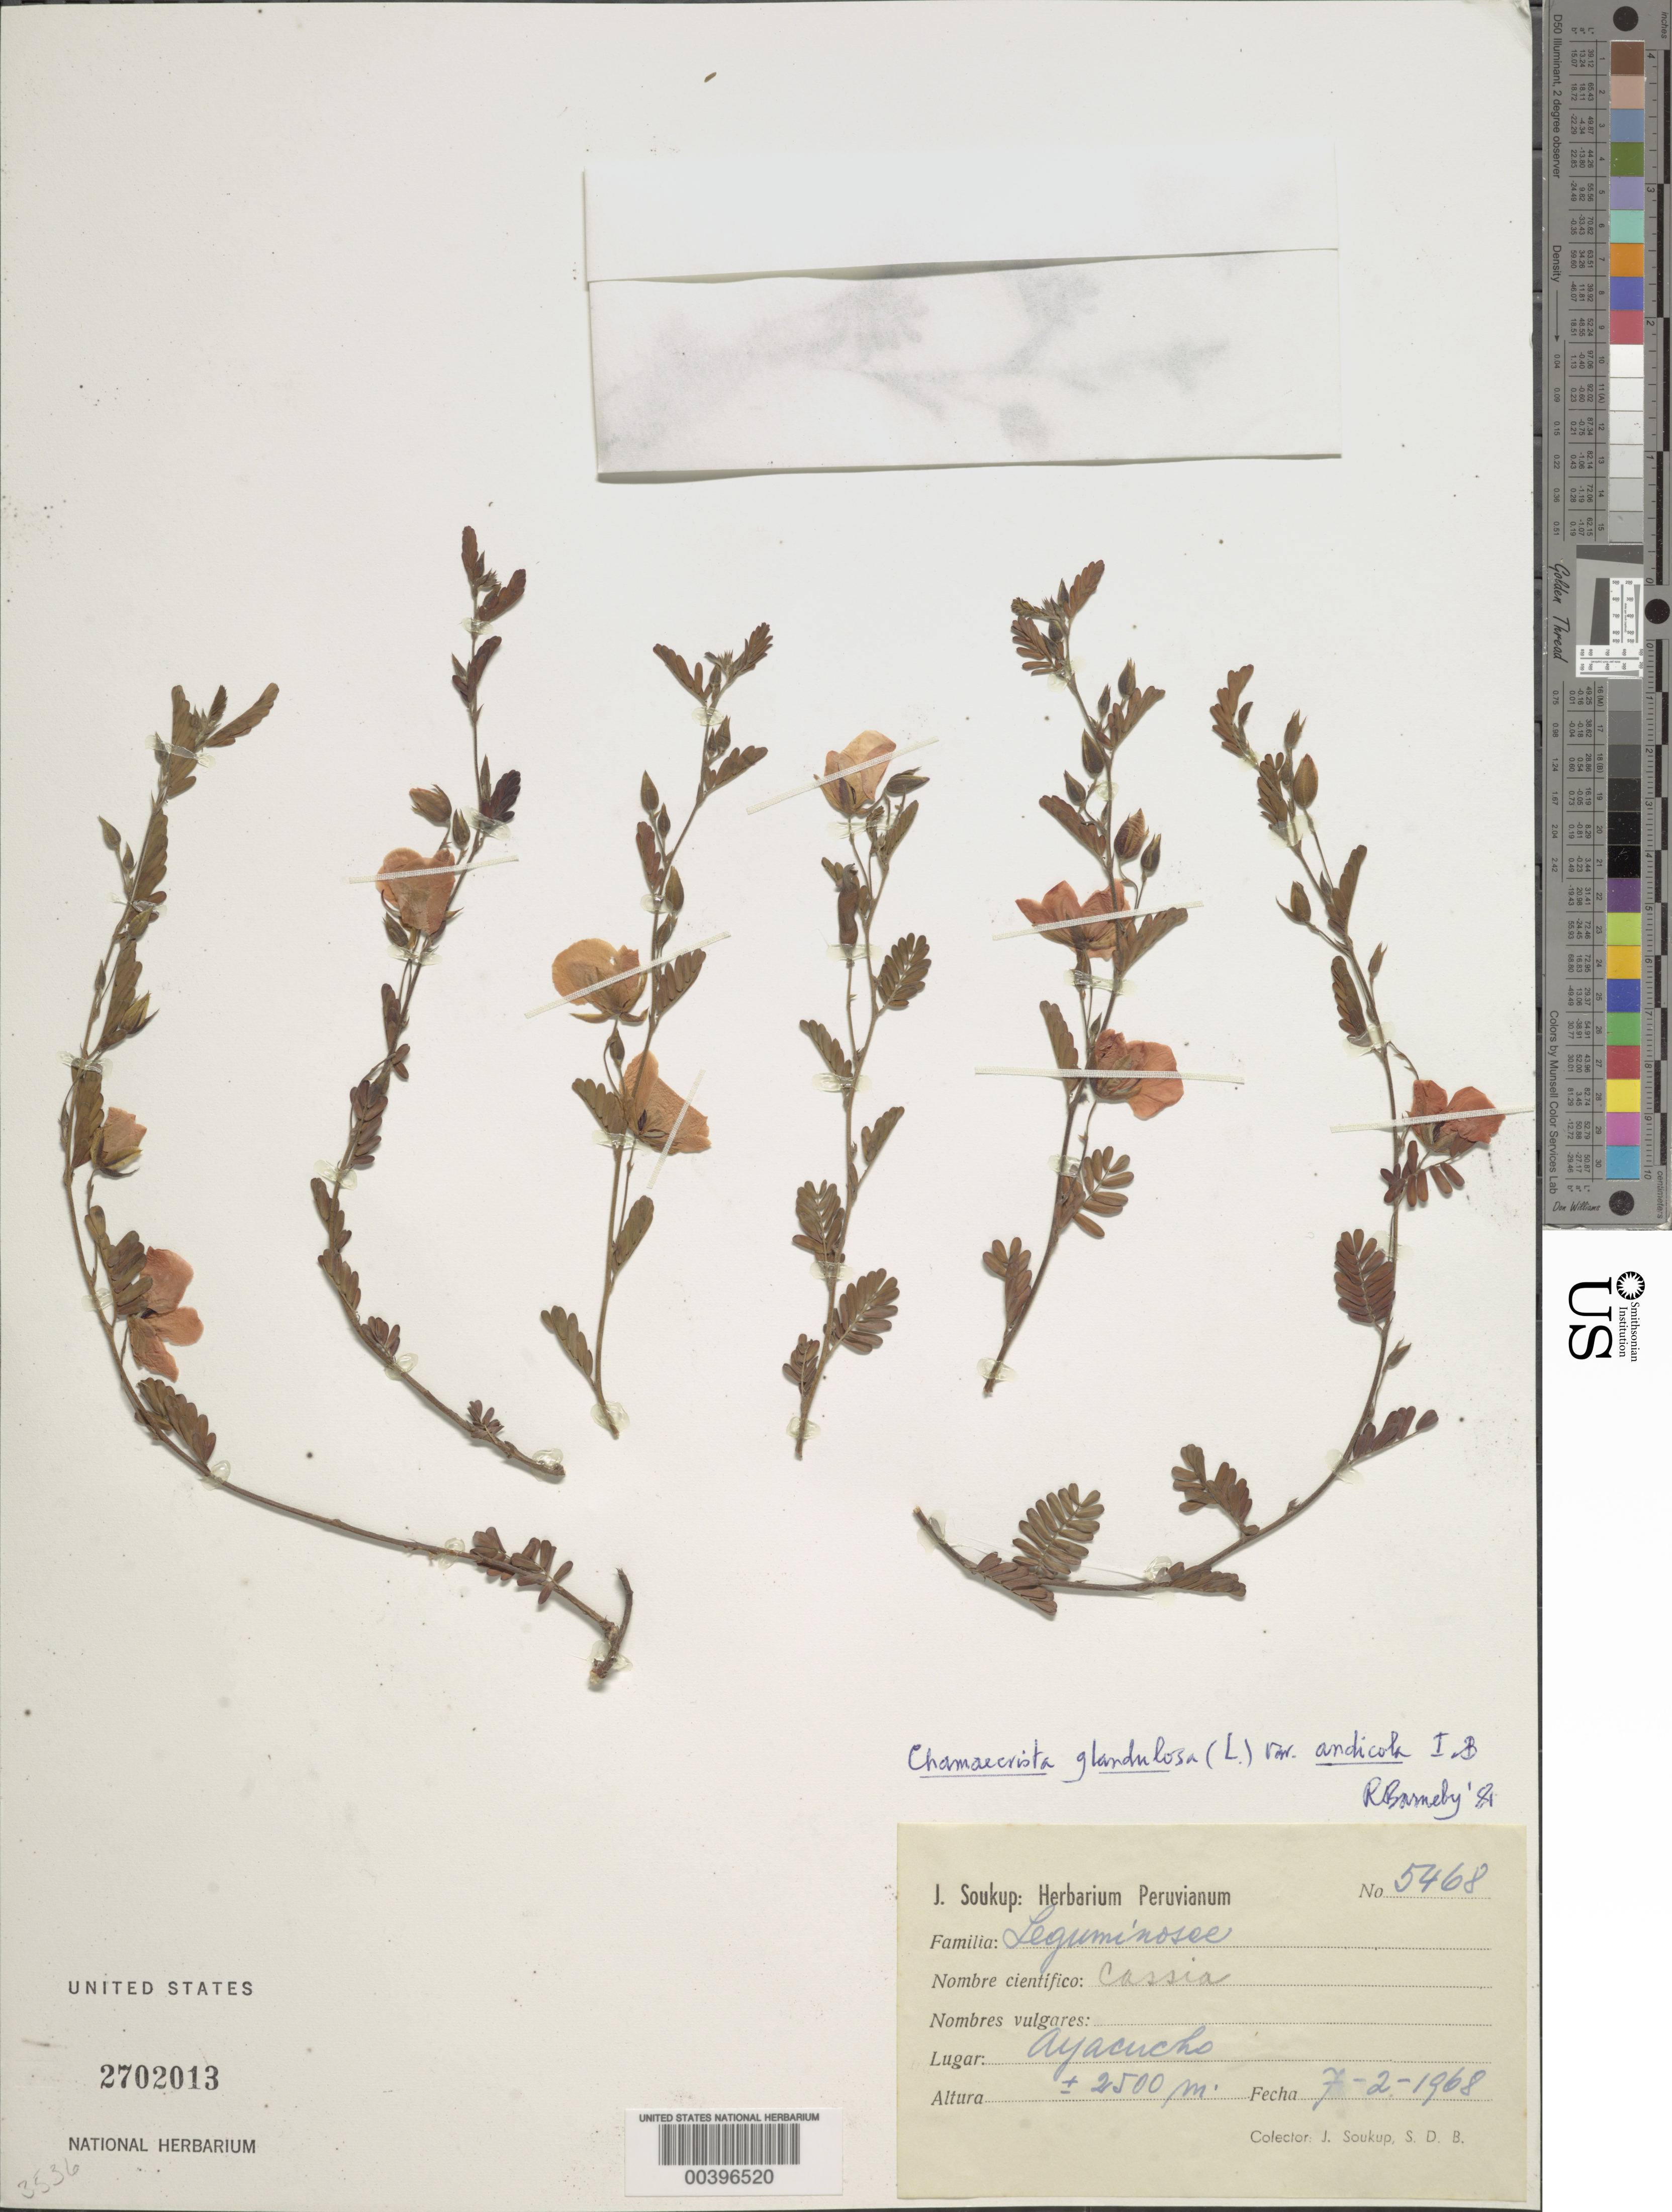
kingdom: Plantae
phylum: Tracheophyta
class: Magnoliopsida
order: Fabales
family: Fabaceae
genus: Chamaecrista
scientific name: Chamaecrista glandulosa var. andicola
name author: H.S. Irwin & Barneby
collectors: J. J. Soukup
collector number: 5468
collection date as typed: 07 Feb 1968 or 02 Jul 1968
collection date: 1968-02-07 or 1968-07-02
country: Peru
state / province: Ayacucho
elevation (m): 2500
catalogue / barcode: US 2702013